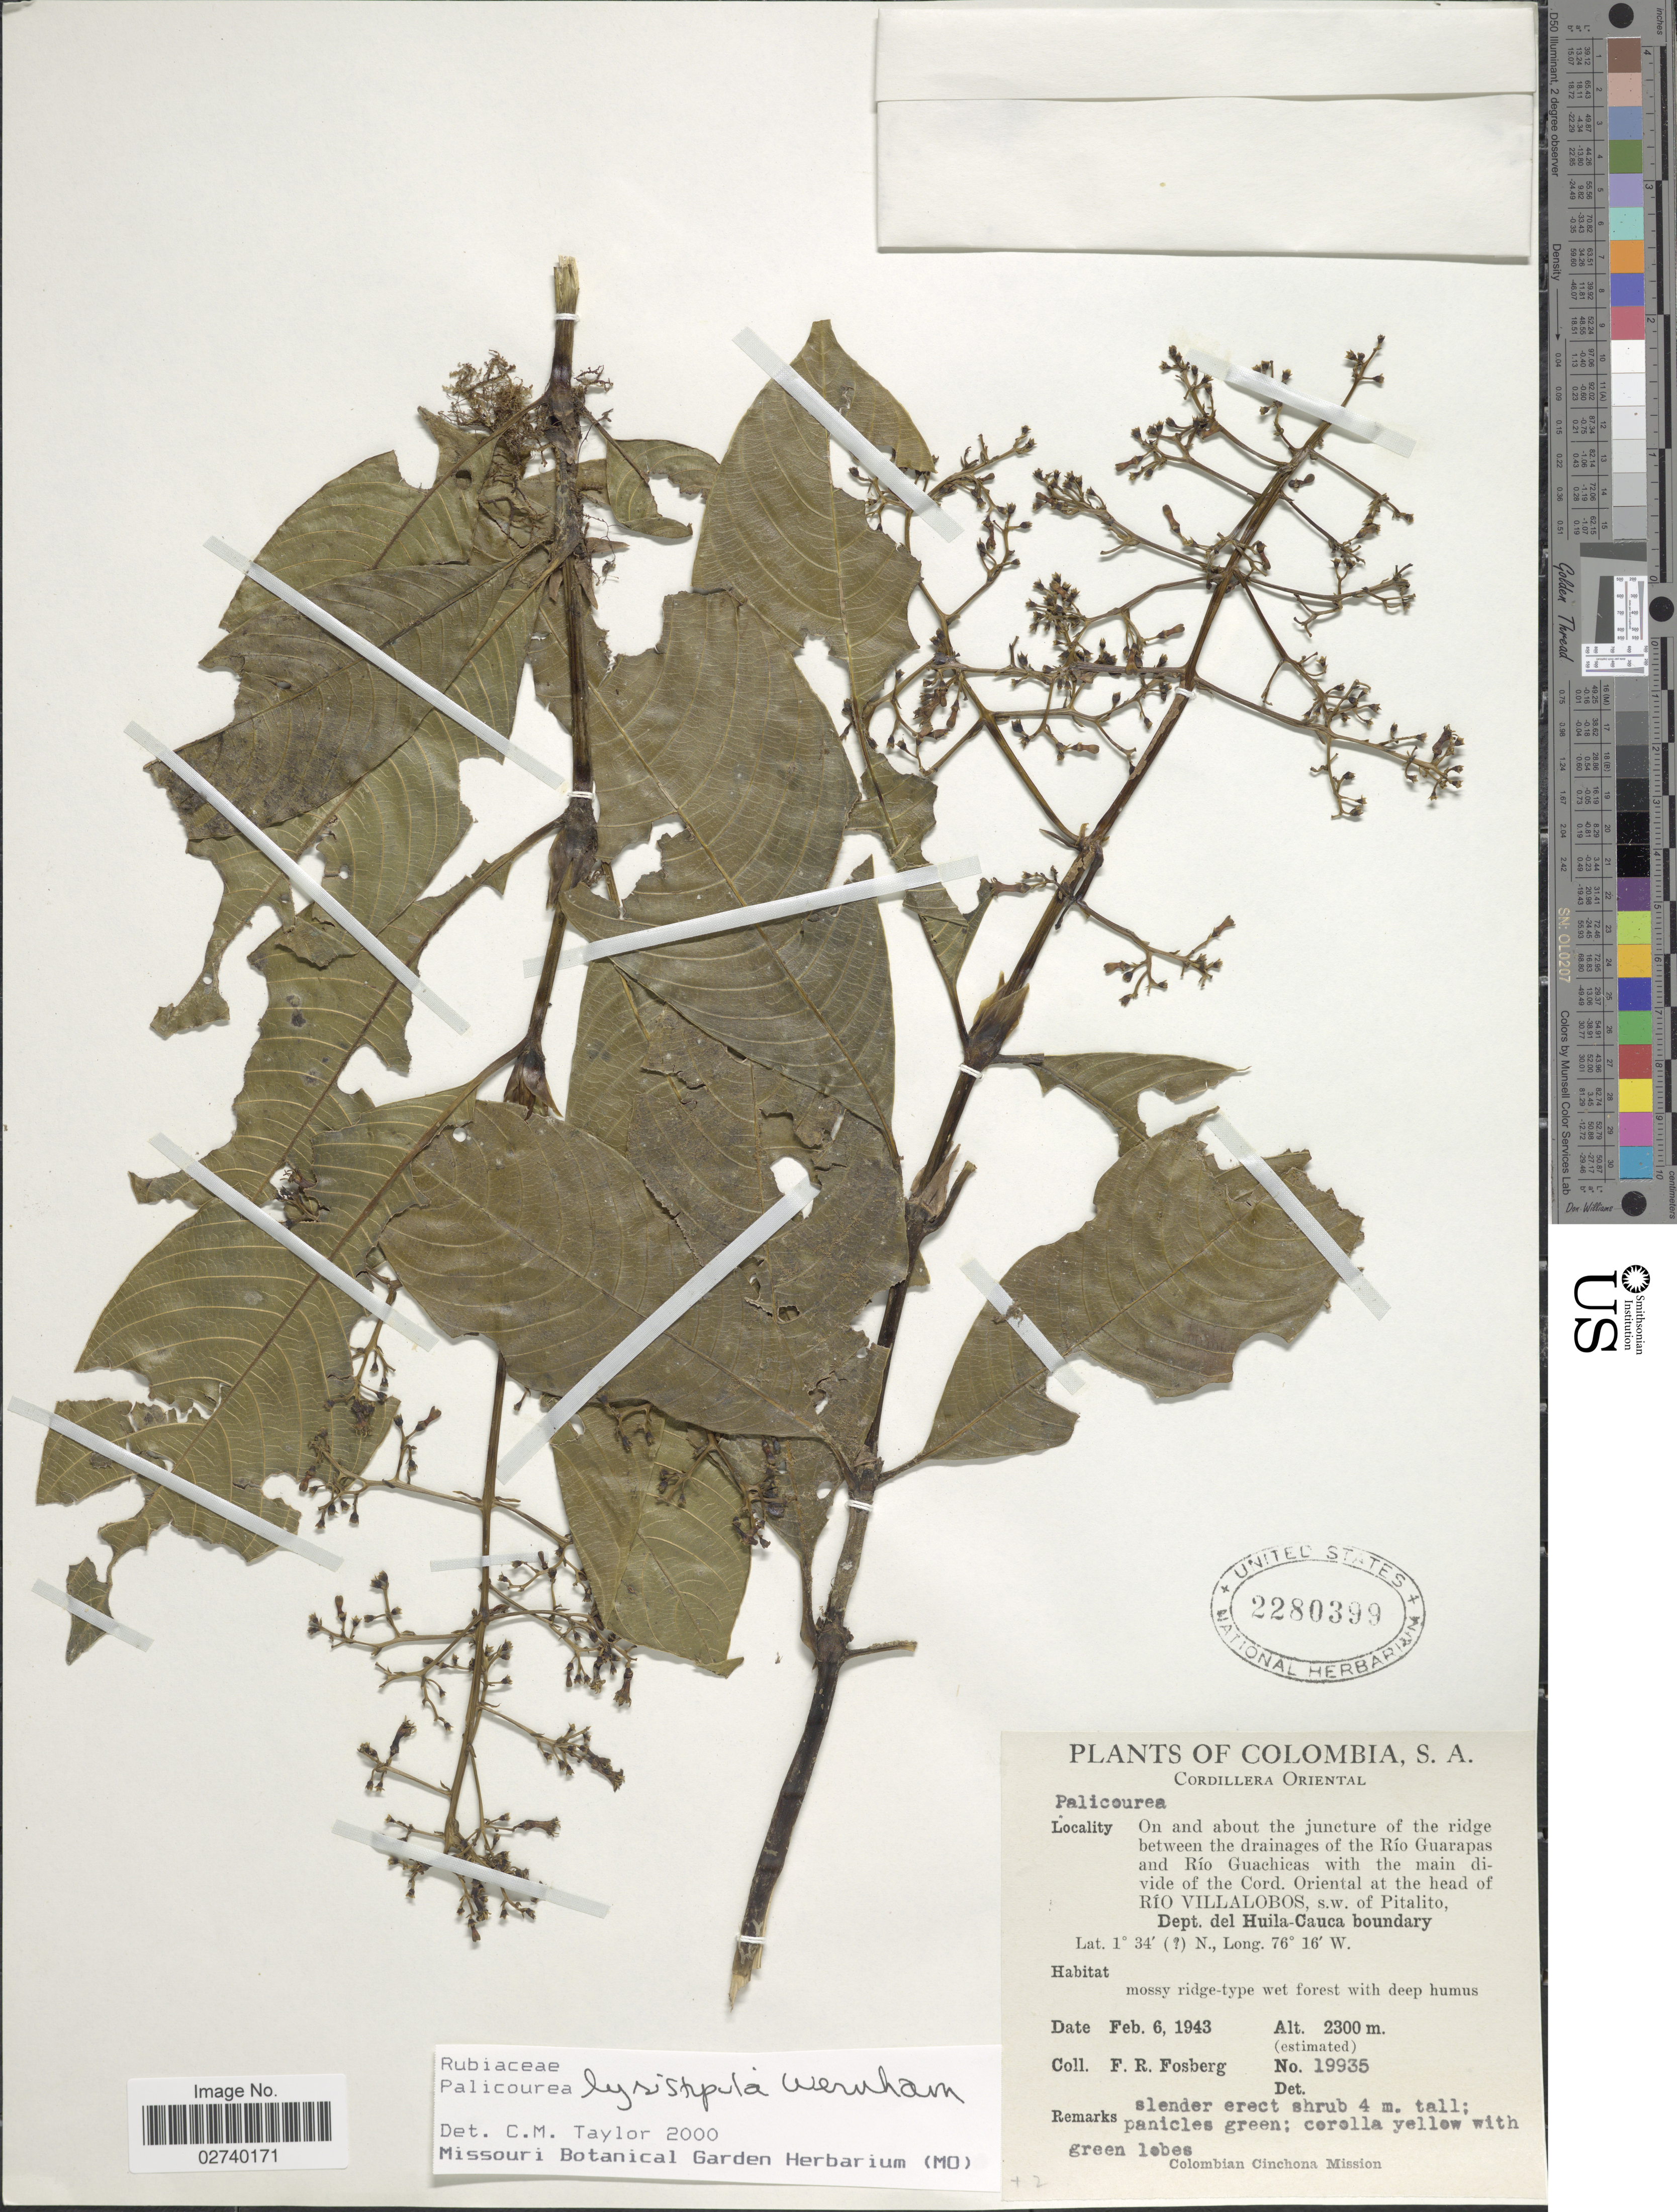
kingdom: Plantae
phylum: Tracheophyta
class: Magnoliopsida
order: Gentianales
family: Rubiaceae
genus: Palicourea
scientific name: Palicourea lyristipula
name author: Wernham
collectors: F. R. Fosberg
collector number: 19335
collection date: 1943-02-06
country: Colombia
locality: Cordillera Oriental, Cordillera Oriental, on and about the juncture of the ridge between the drainages of Rio Guarapas and Rio Guachicas with the main divide of the Cord. Oriental at the head of Rio Villalobos, s.w. of Pitalito, Dept. del Huila-Cauce boundary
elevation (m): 2300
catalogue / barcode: US 2280399